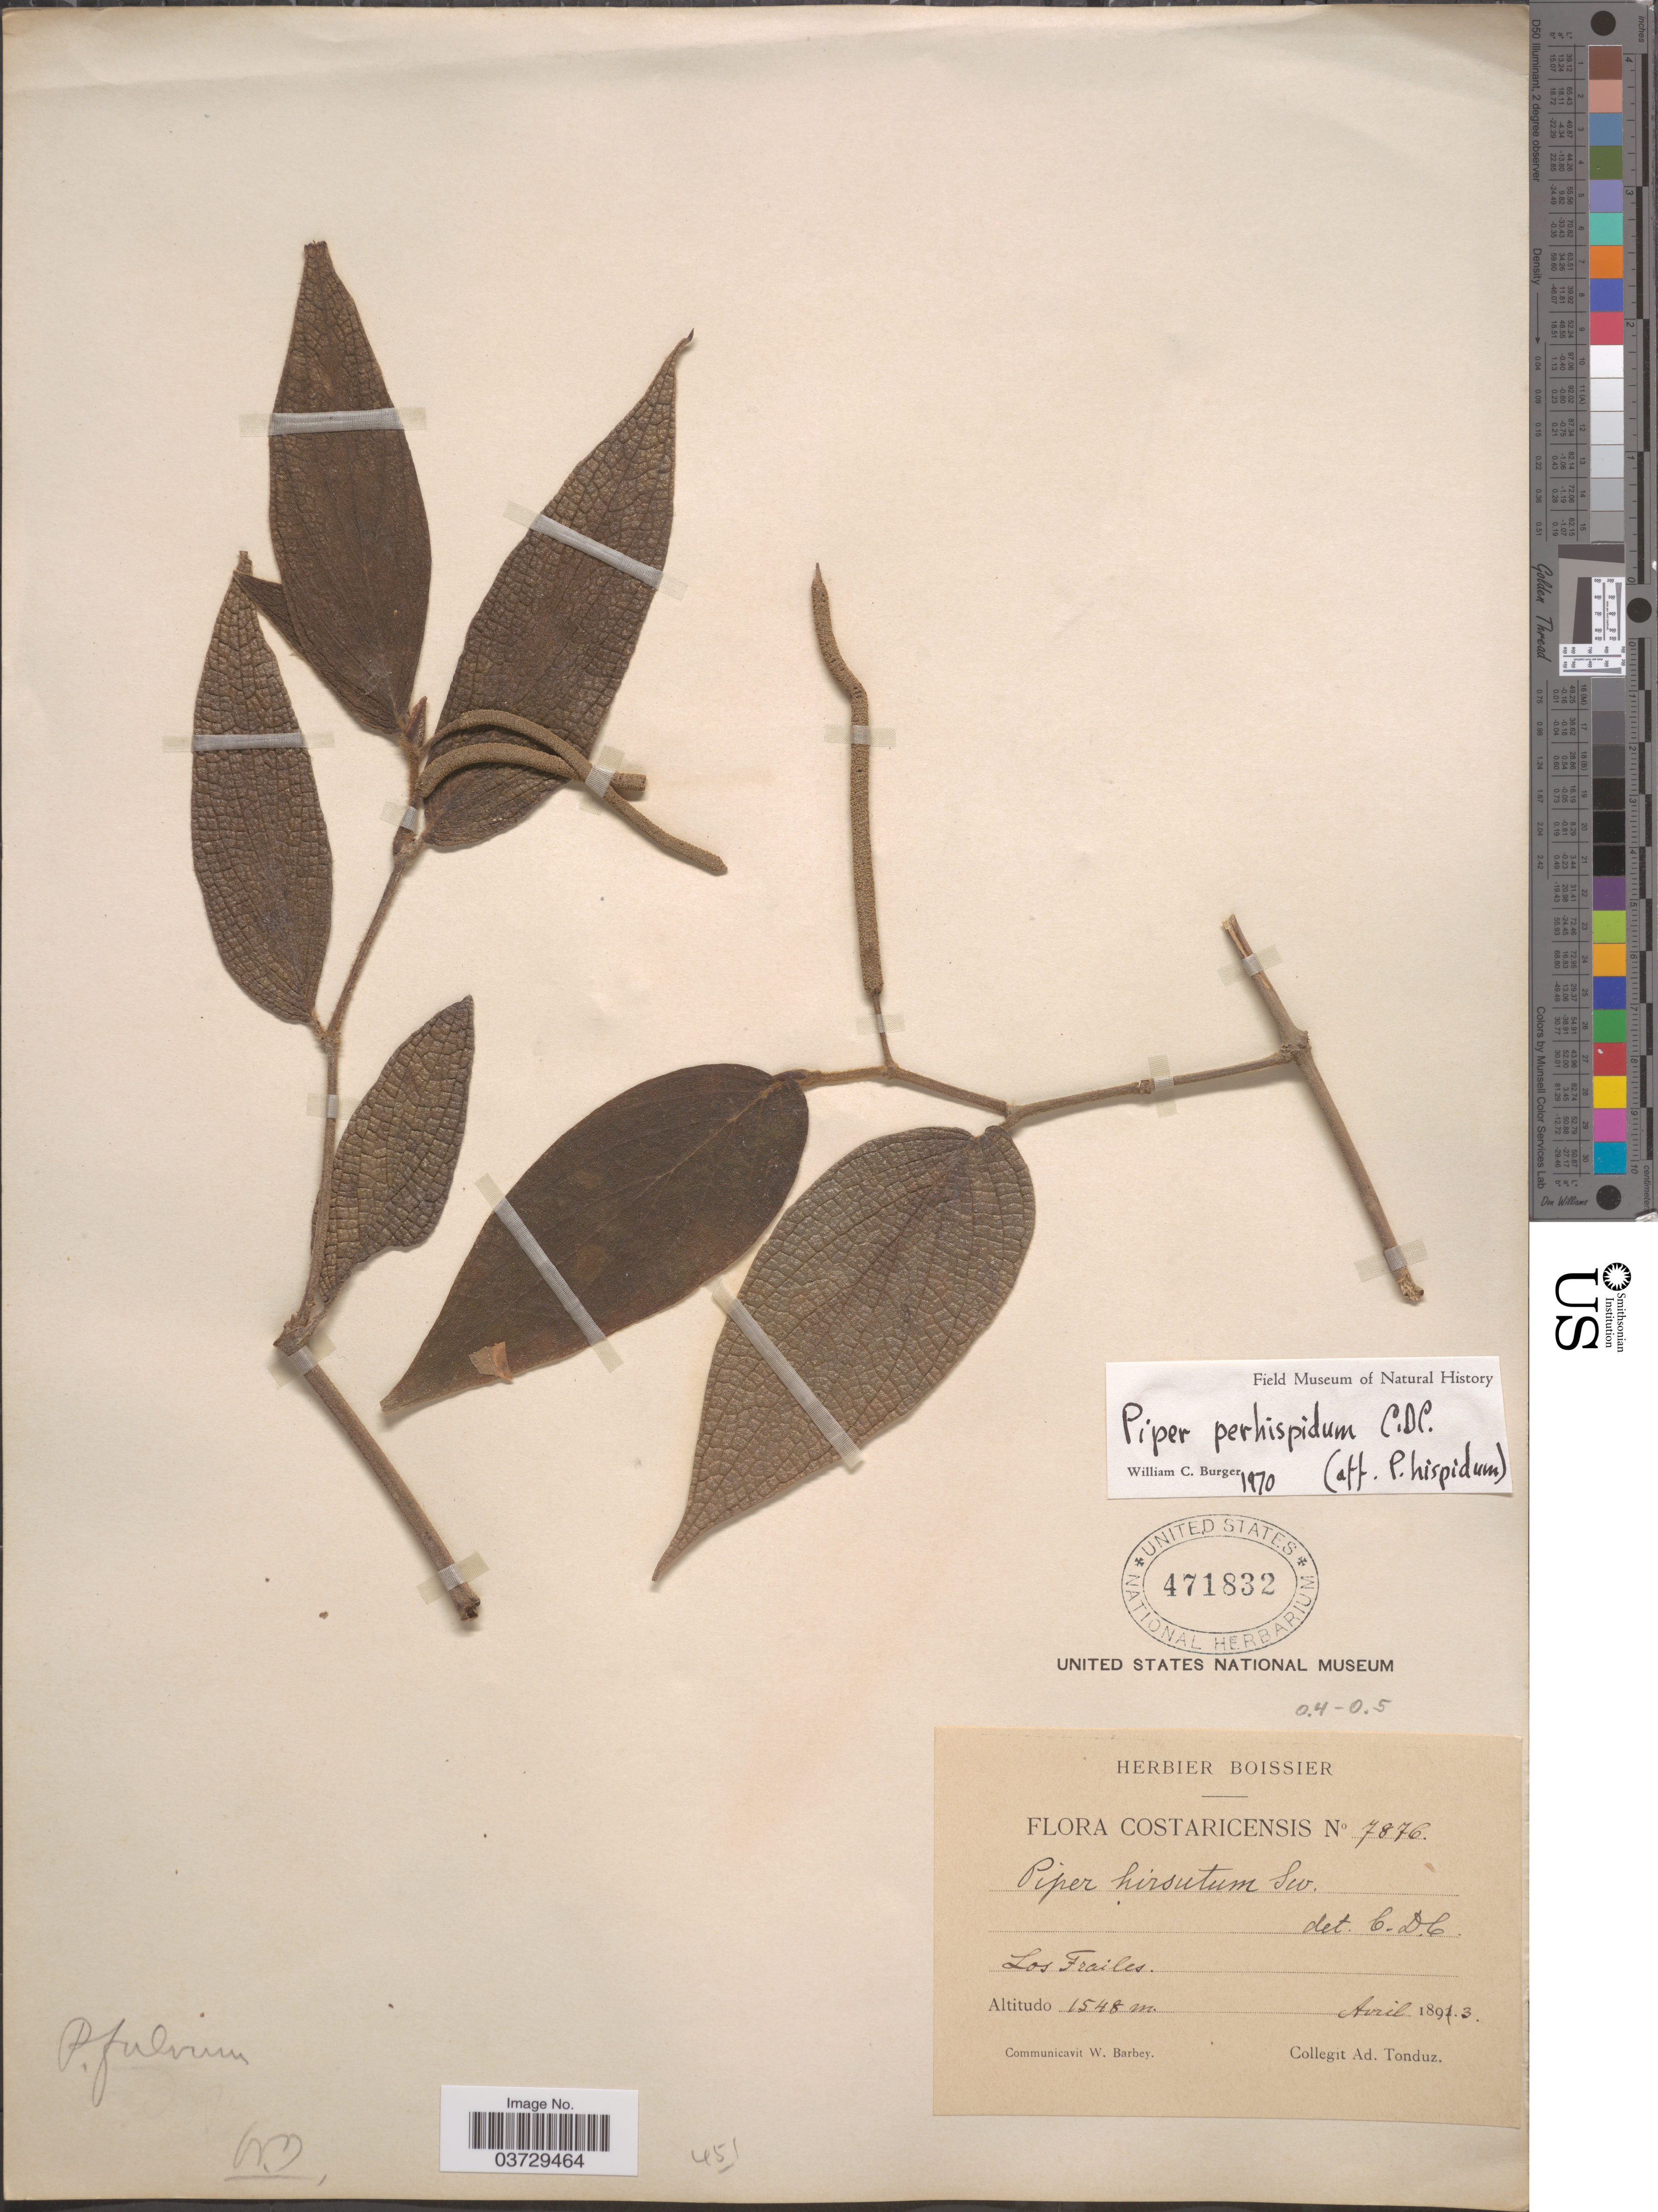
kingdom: Plantae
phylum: Tracheophyta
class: Magnoliopsida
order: Piperales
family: Piperaceae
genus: Piper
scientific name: Piper perhispidum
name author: C. DC.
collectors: A. Tonduz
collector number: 7876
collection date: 1893-04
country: Costa Rica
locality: Los Frailes.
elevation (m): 1548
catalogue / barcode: US 471832